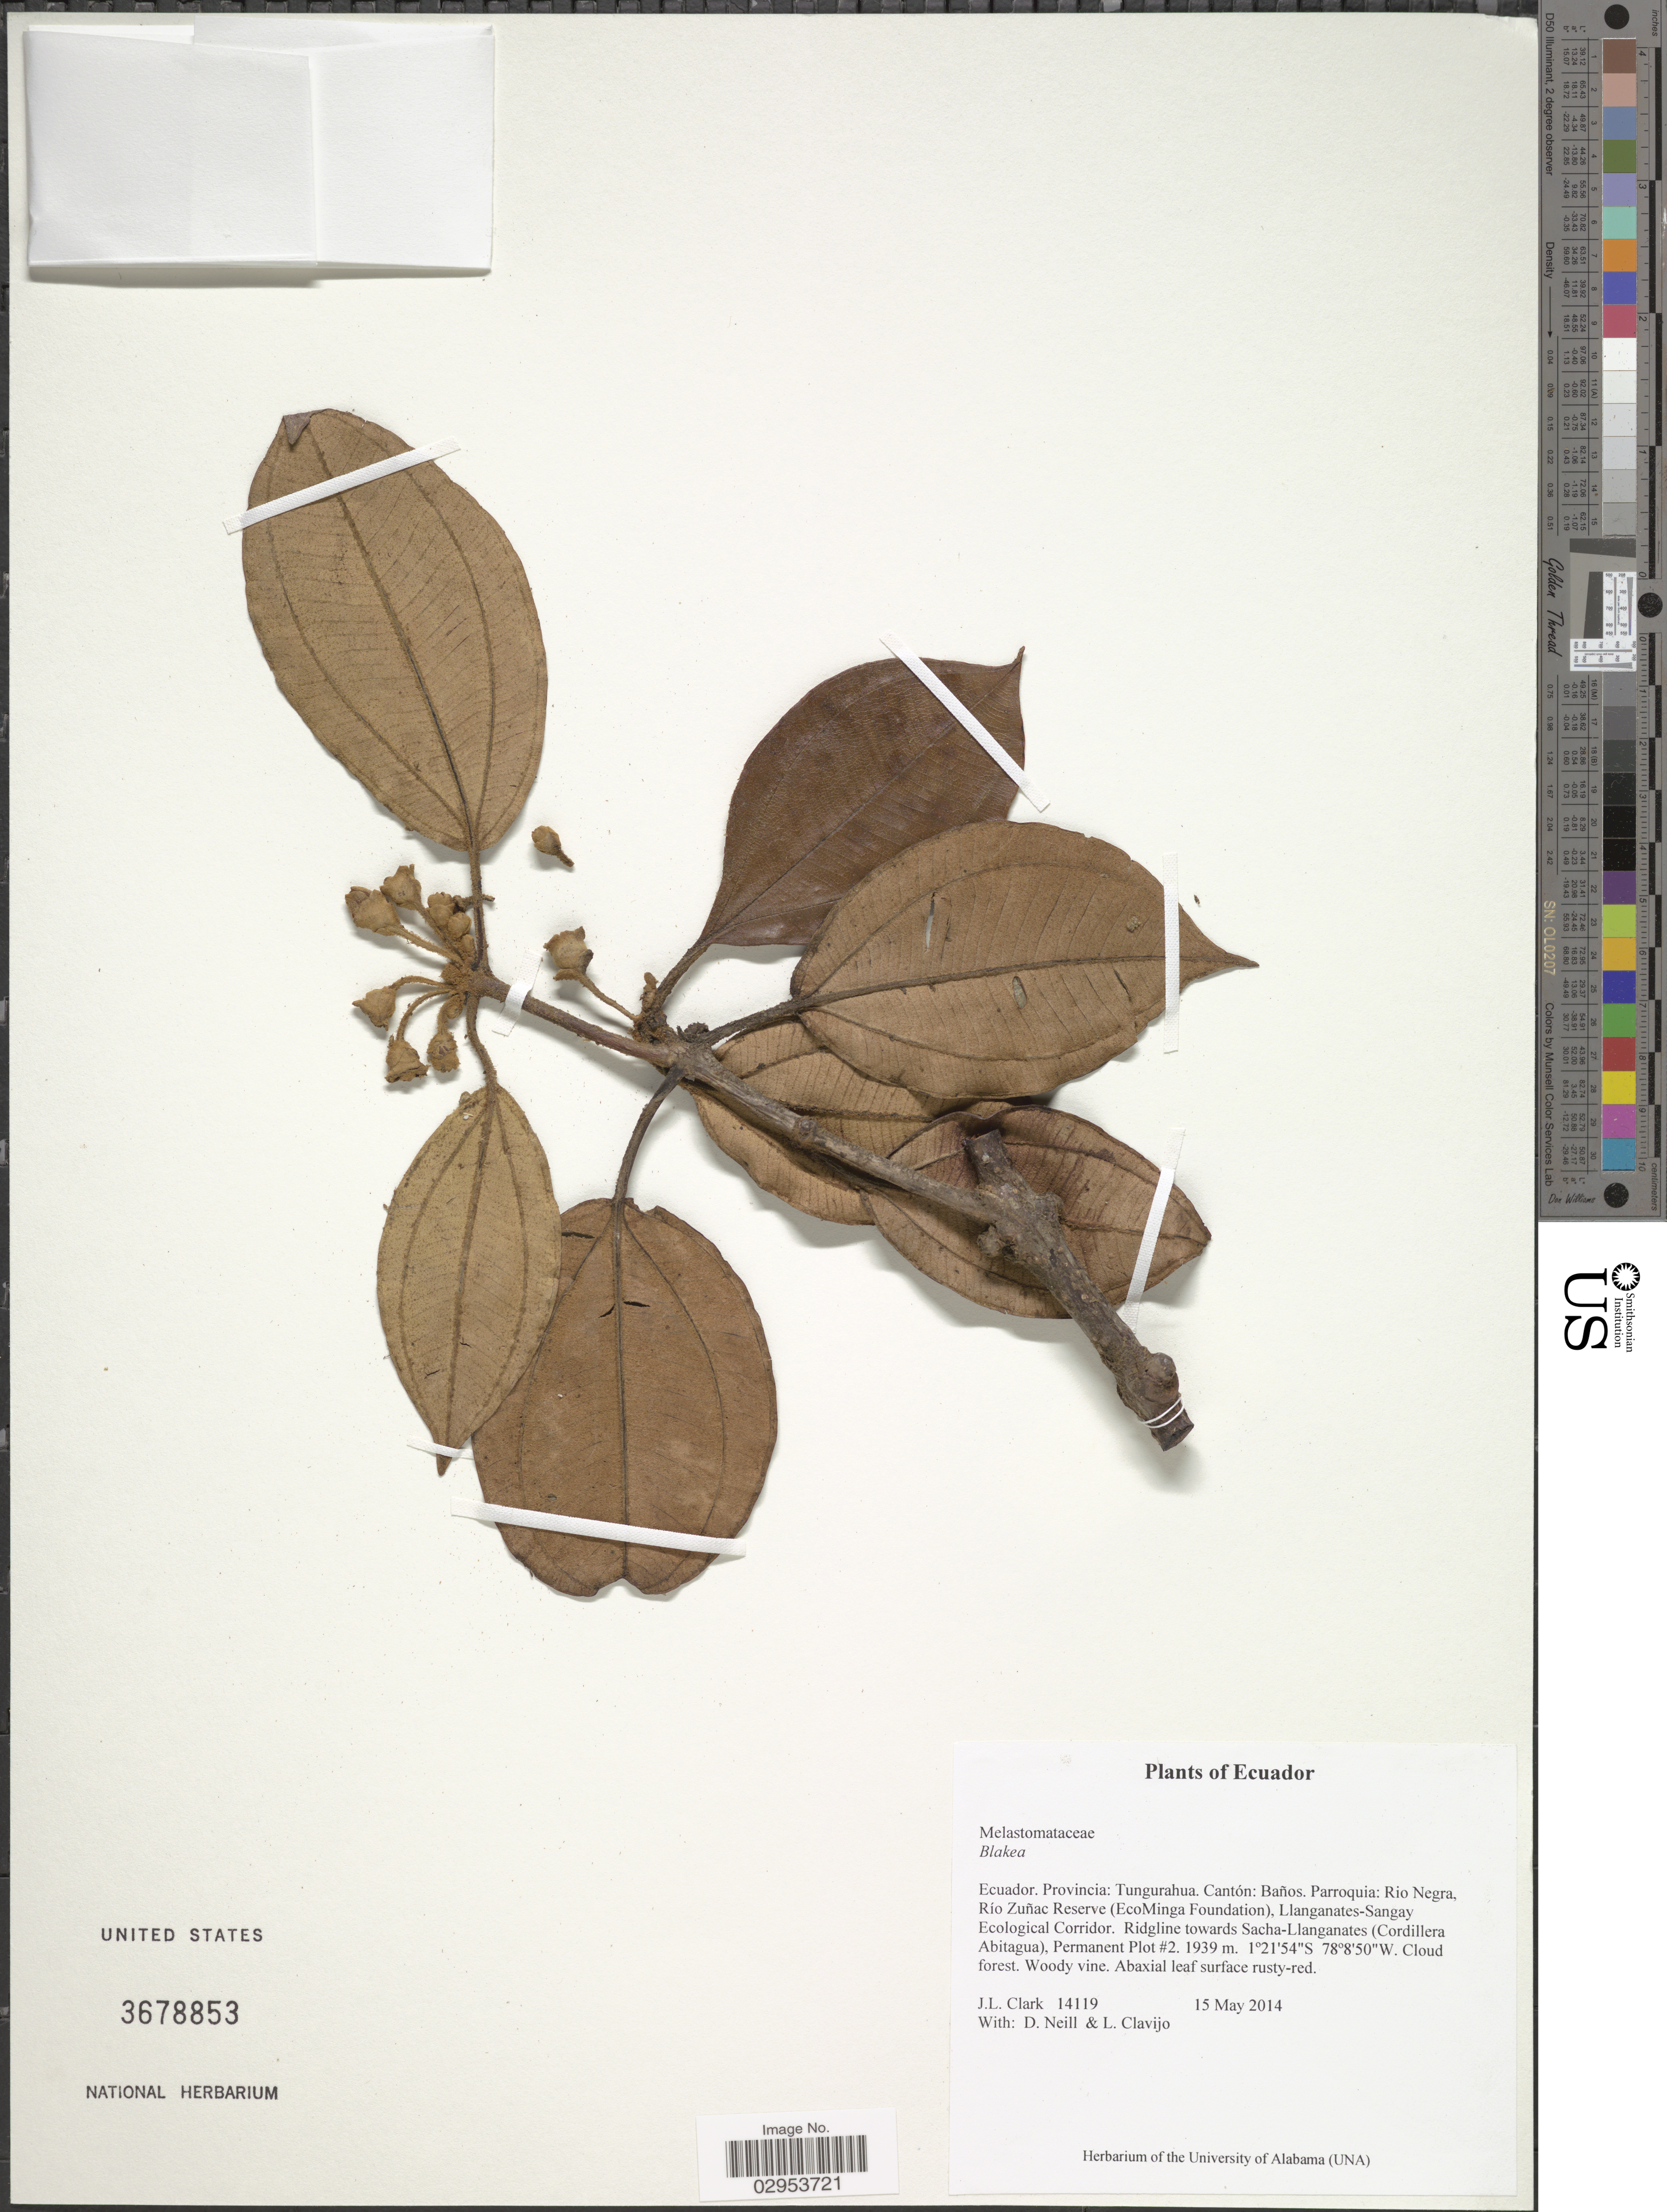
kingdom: Plantae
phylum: Tracheophyta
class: Magnoliopsida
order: Myrtales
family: Melastomataceae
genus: Blakea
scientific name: Blakea sp.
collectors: J. L. Clark, D. Neill & L. Clavijo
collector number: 14119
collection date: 2014-05-15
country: Ecuador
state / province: Tungurahua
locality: Cantón: Baños. Parroquia: Rio Negra, Río Zuñac Reserve (EcoMinga Foundation), Llanganates-Sangay Ecological Corridor. Ridgline towards Sacha-Llanganates (Cordillera Abitagua)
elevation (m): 1939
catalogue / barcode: US 3678853